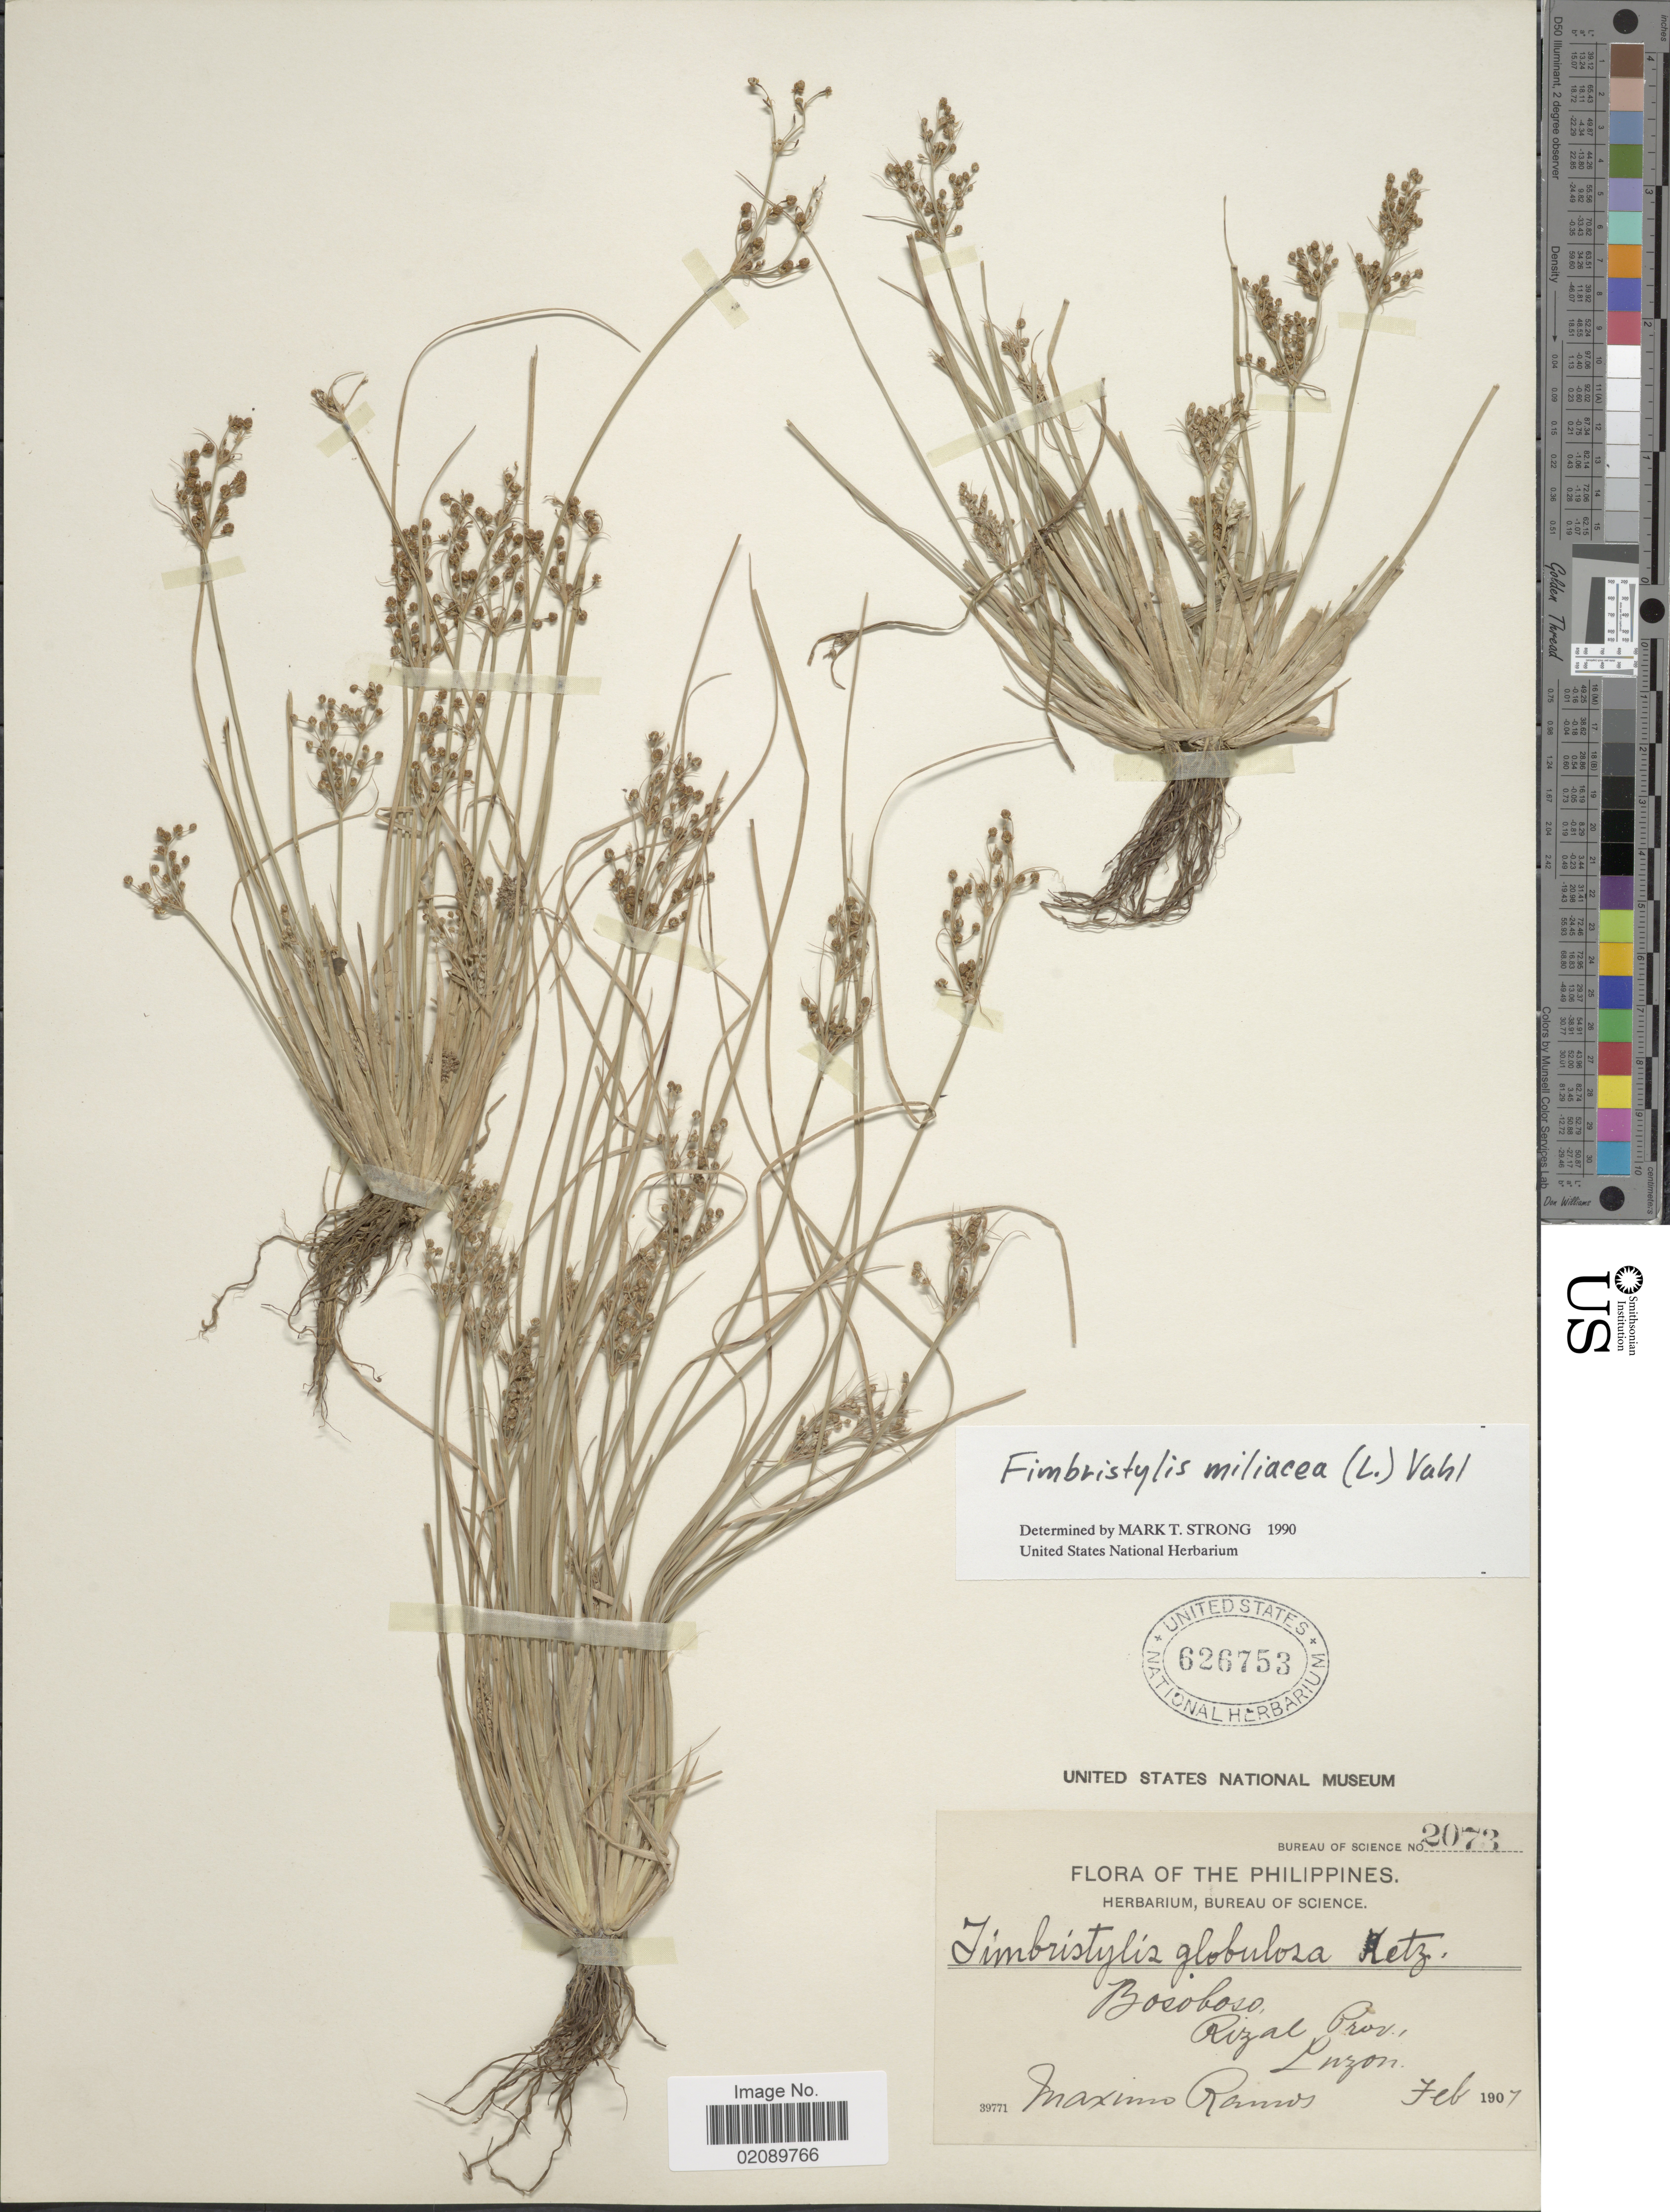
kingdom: Plantae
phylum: Tracheophyta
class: Liliopsida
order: Poales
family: Cyperaceae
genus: Fimbristylis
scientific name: Fimbristylis littoralis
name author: Gaudich.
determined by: Strong, M. T., (US), Smithsonian Institution - National Museum of Natural History (UNITED STATES)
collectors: M. Ramos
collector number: Bureau of Science 2073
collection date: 1907-02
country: Philippines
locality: Bosoboso, Rizal Prov., Luzon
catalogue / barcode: US 626753